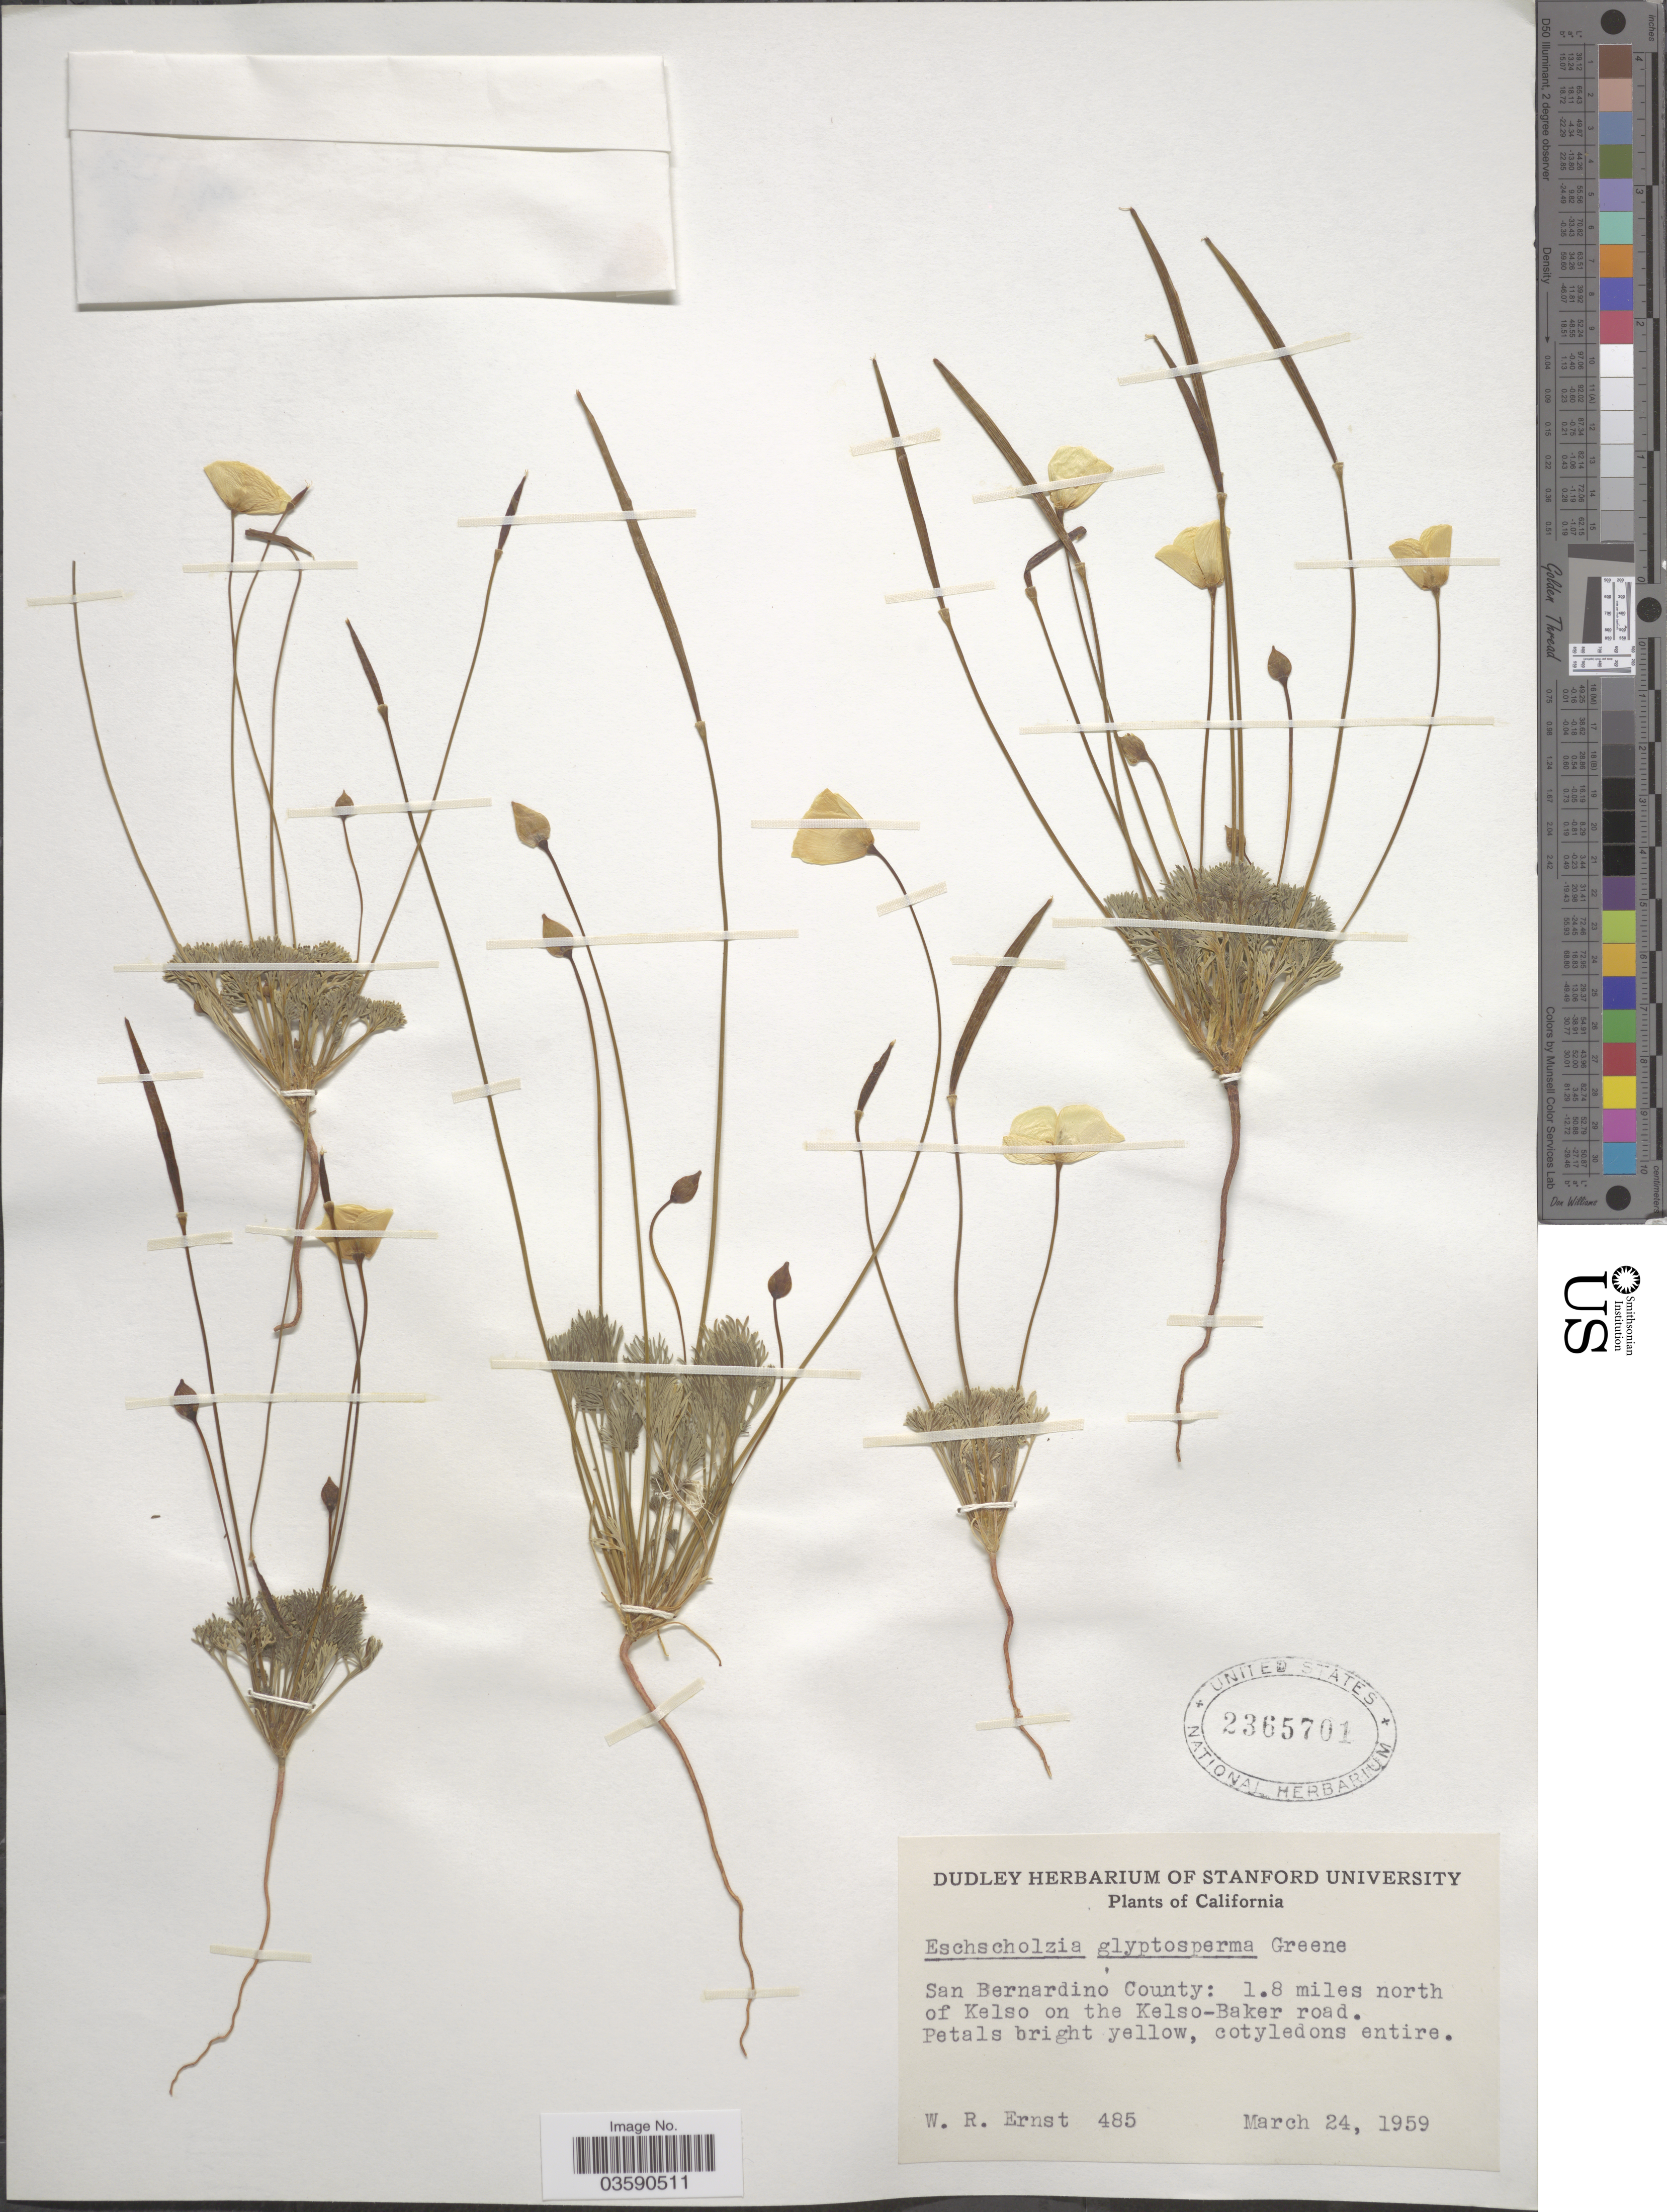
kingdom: Plantae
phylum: Tracheophyta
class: Magnoliopsida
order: Ranunculales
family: Papaveraceae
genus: Eschscholzia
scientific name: Eschscholzia glyptosperma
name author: Greene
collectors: W. R. Ernst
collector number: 485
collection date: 1959-03-24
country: United States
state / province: California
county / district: San Bernardino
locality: San Bernardino County: 1.8 miles north of Kelso on the Kelso-Baker road.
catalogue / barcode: US 2365701